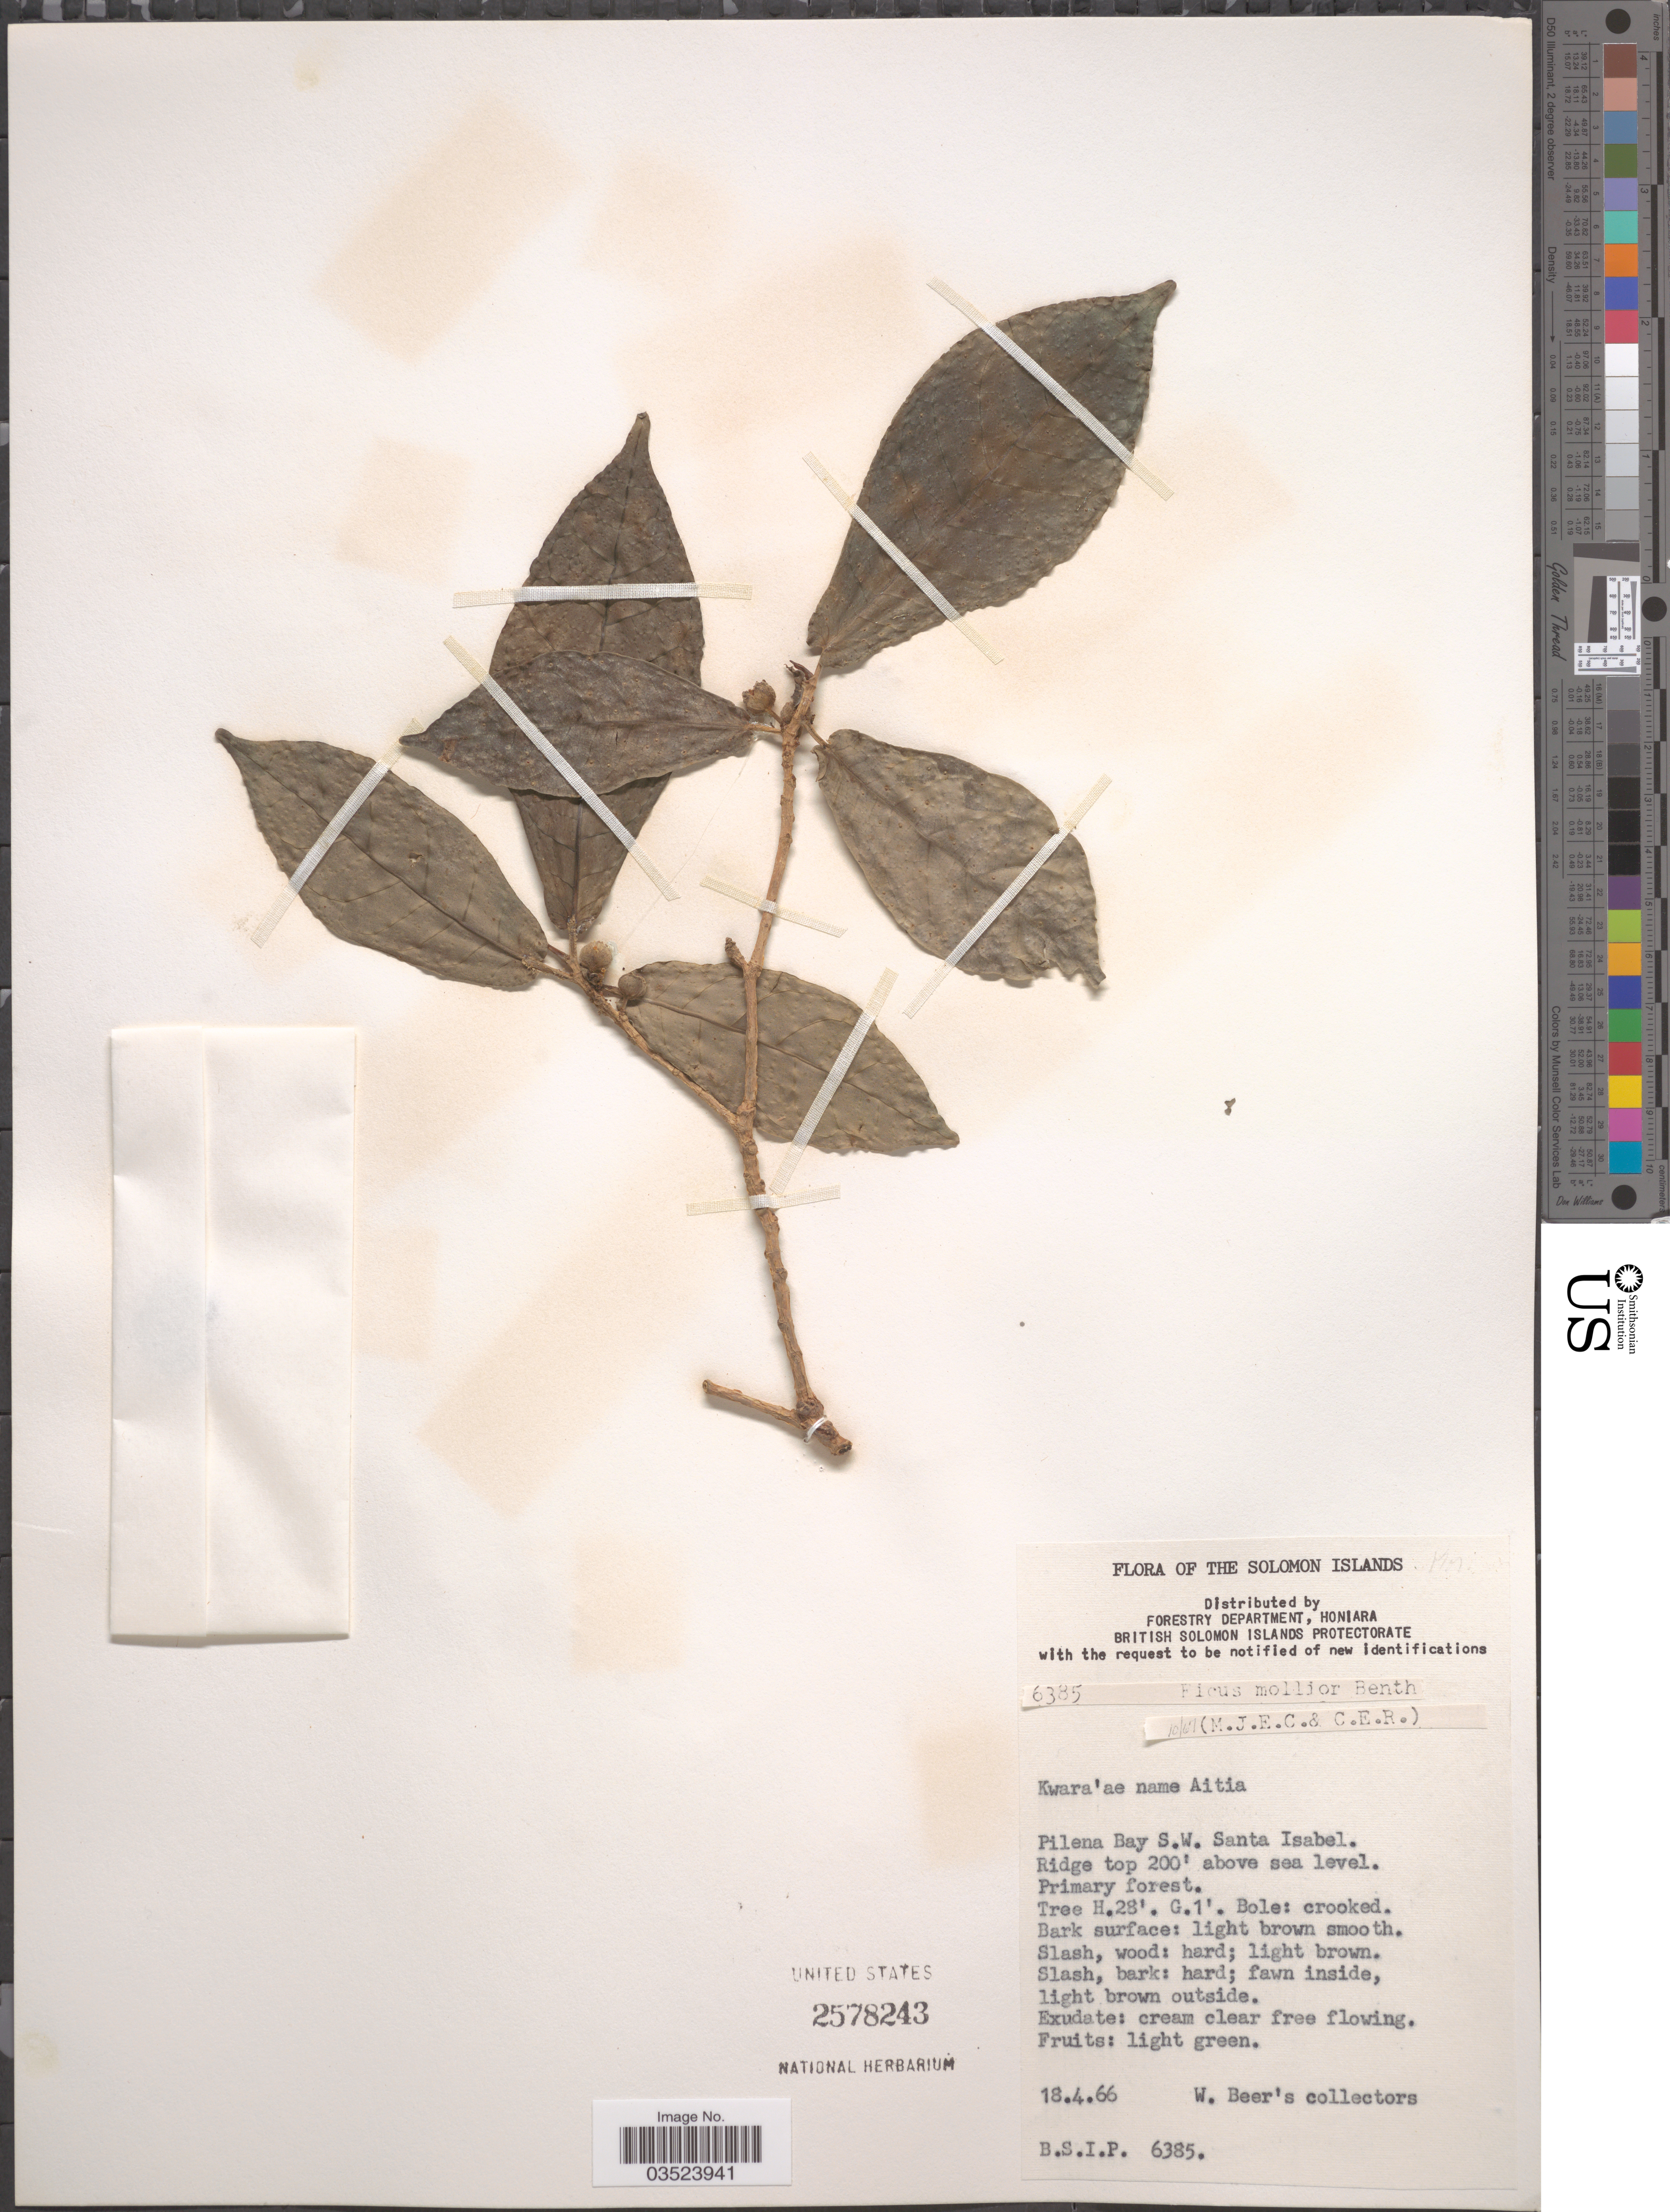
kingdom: Plantae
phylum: Tracheophyta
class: Magnoliopsida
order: Rosales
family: Moraceae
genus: Ficus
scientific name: Ficus mollior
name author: F. Muell. ex Benth.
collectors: W. Beer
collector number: BSIP6385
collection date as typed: Transcribed d/m/y: 18/4/66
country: Solomon Islands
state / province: Solomon Islands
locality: The Solomon Islands. Pilena Bay S.W. Santa Isabel.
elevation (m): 61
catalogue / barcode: US 2578243